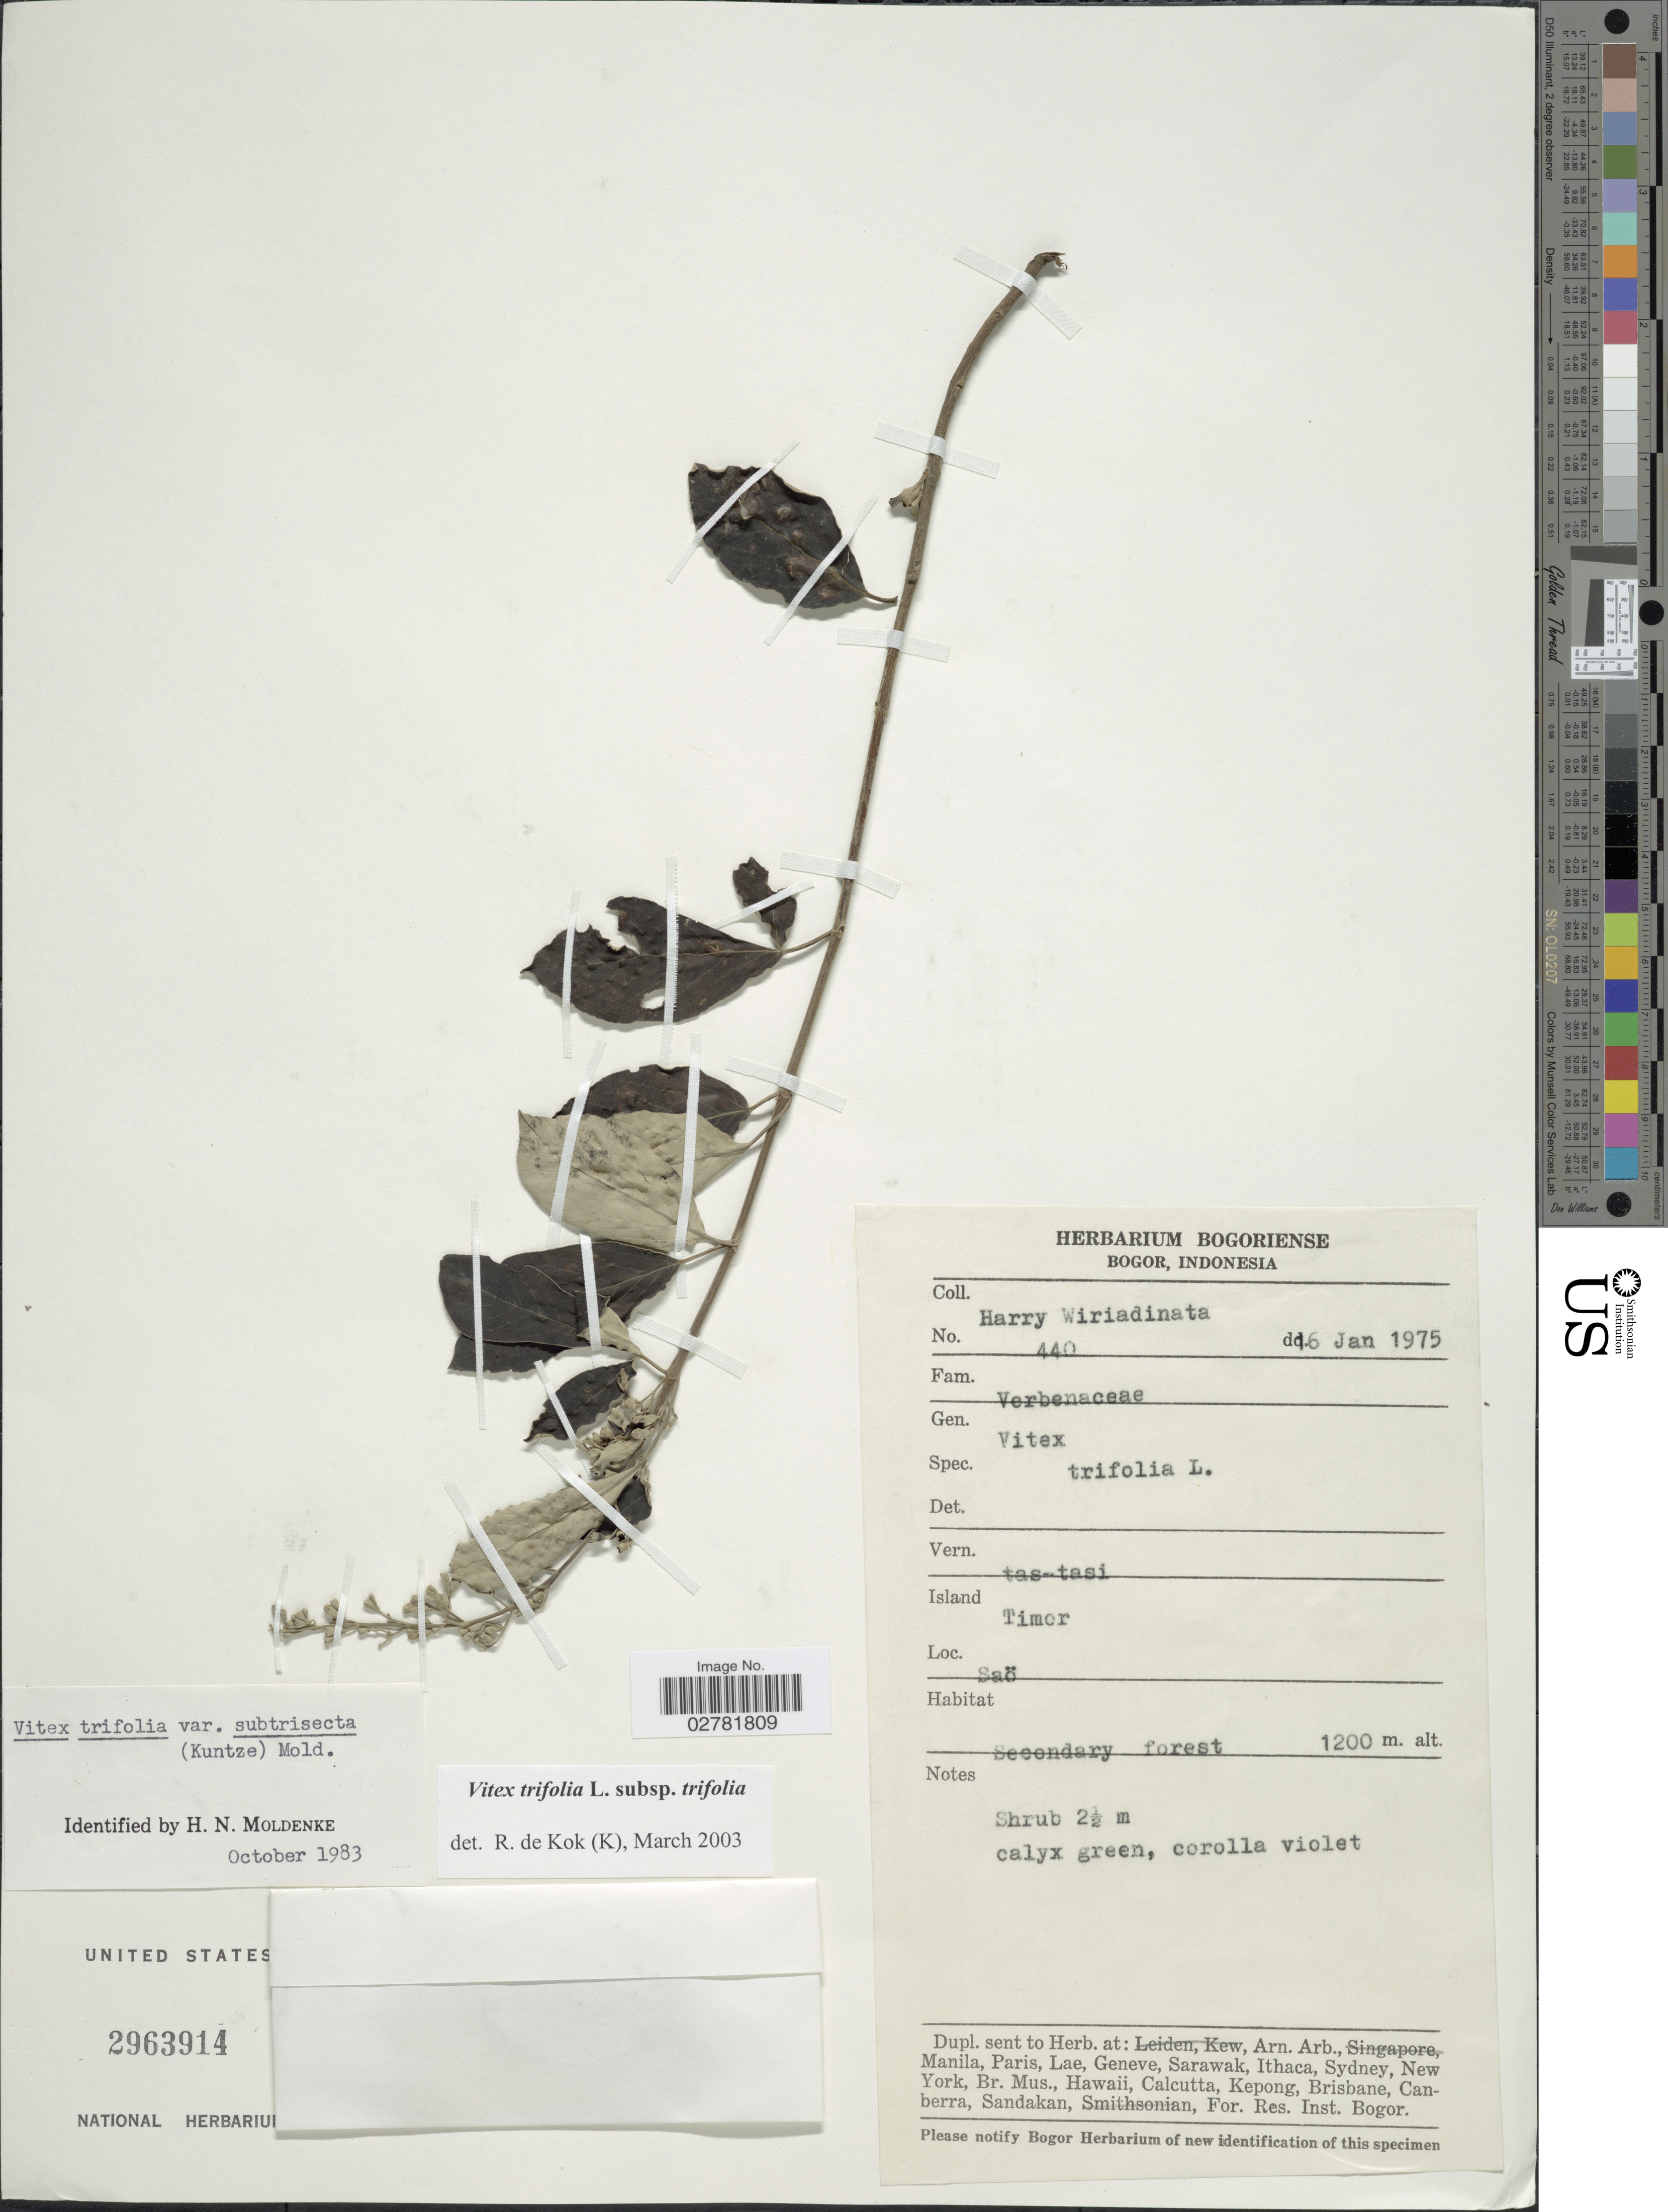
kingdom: Plantae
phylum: Tracheophyta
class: Magnoliopsida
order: Lamiales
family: Lamiaceae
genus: Vitex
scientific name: Vitex trifolia var. trifolia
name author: L.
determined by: Kok, R. de, (K)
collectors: H. Wiriadinata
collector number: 440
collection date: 1975-01-06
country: Indonesia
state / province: Nusa Tenggara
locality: Island Timor. Saö.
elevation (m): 1200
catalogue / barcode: US 2963914